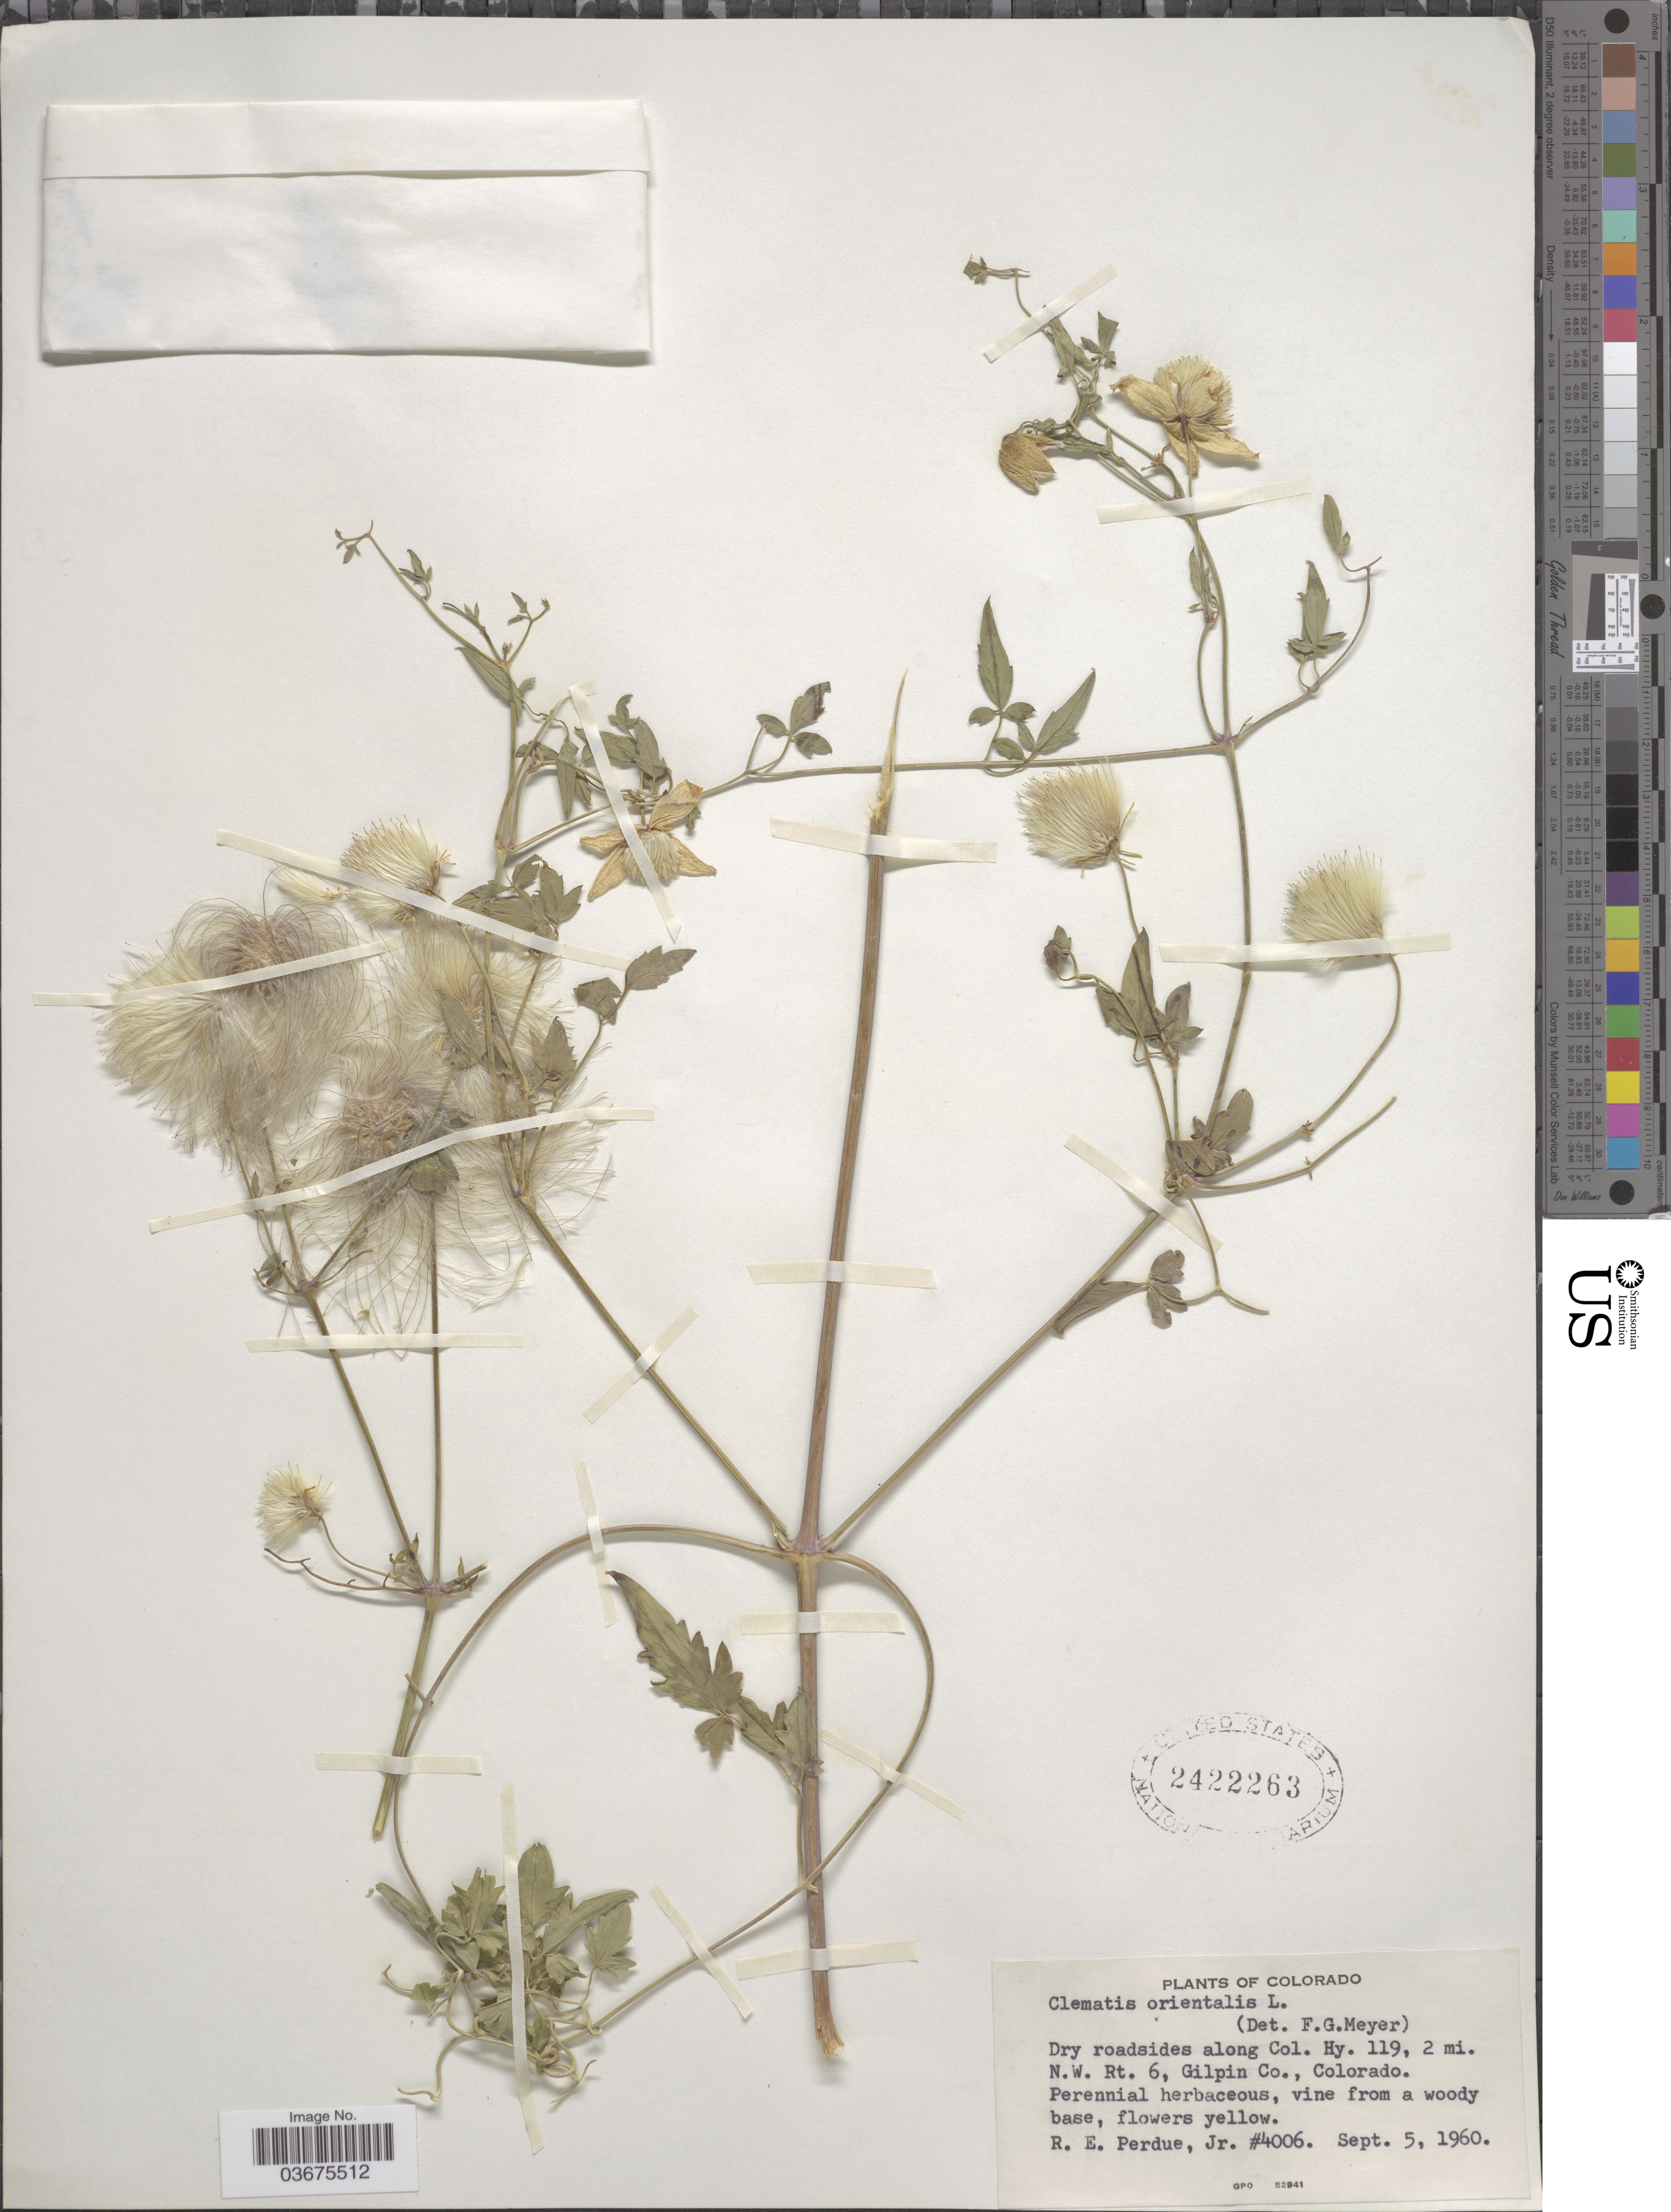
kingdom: Plantae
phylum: Tracheophyta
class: Magnoliopsida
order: Ranunculales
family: Ranunculaceae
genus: Clematis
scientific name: Clematis orientalis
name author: L.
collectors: R. E. Perdue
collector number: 4006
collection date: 1960-09-05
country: United States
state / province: Colorado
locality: Dry roadside along Col. Hy. 119, 2 mi. N. W. Rt. 6, Gilpin Co.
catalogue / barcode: US 2422263